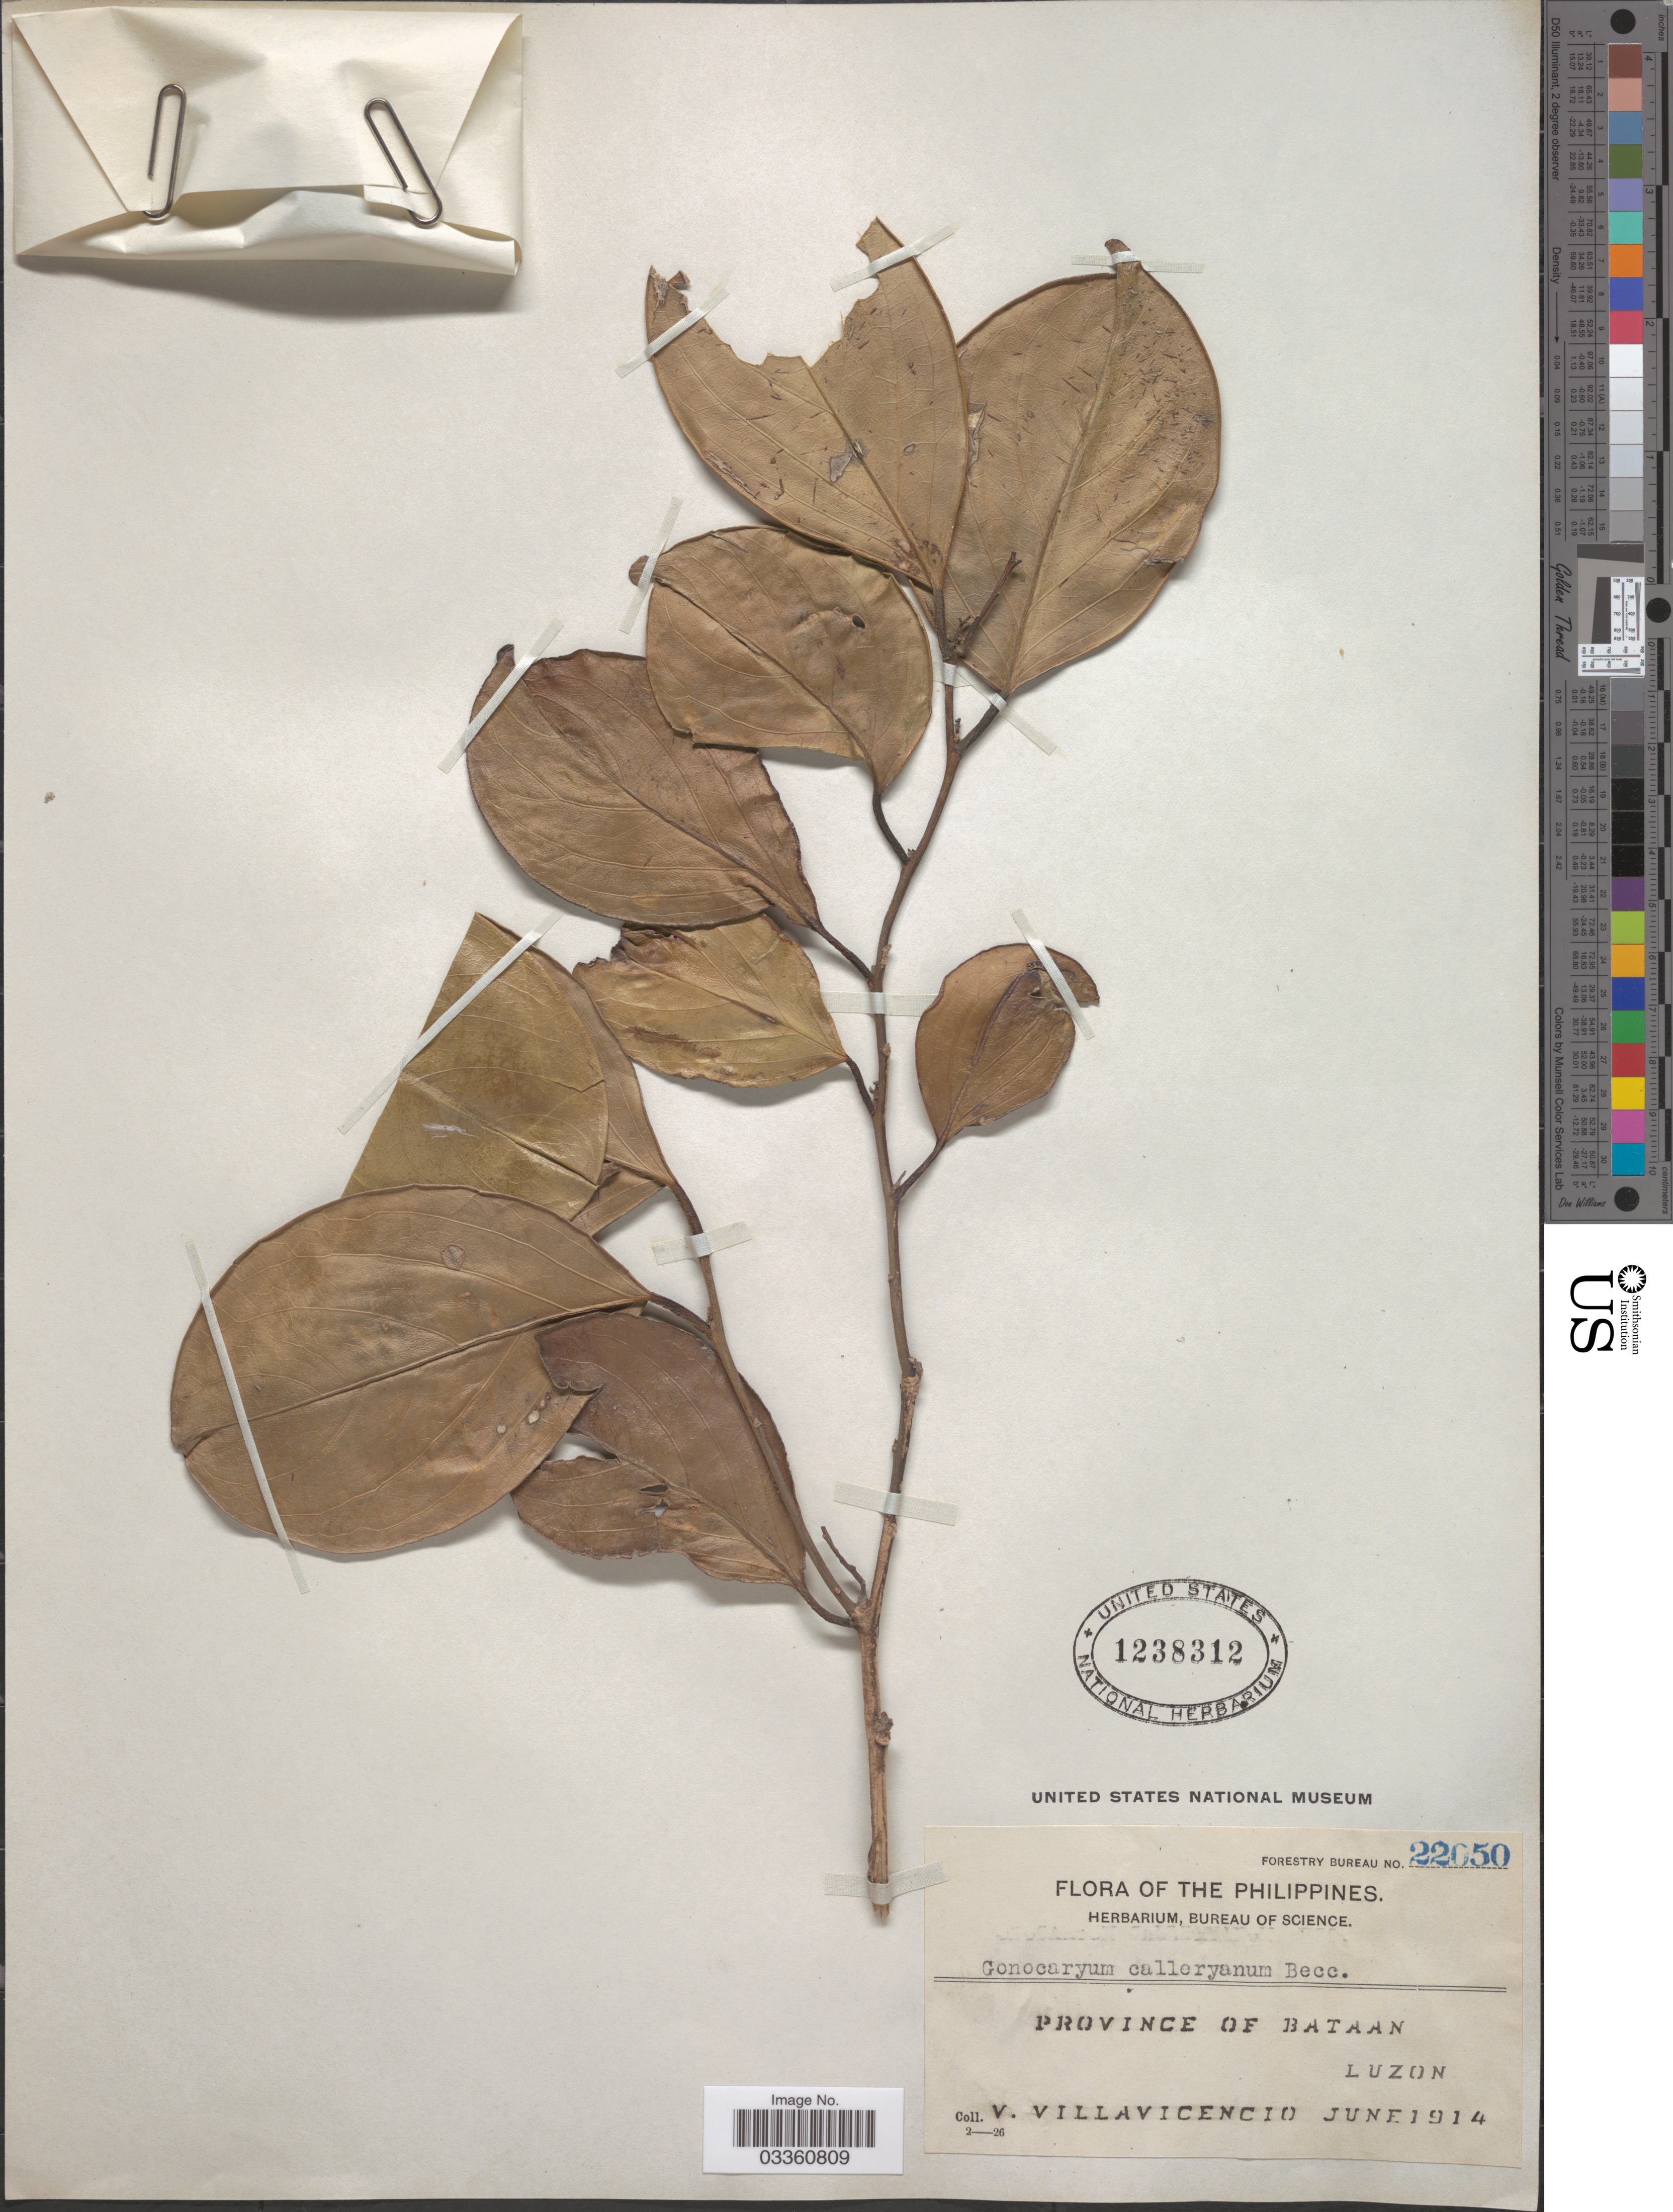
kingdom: Plantae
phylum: Tracheophyta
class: Magnoliopsida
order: Cardiopteridales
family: Cardiopteridaceae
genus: Gonocaryum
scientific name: Gonocaryum calleryanum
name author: (Baill.) Becc.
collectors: V. Villavicencio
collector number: Forestry Bureau 22050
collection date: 1914-06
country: Philippines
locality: Province of Bataan. Luzon.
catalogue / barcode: US 1238312